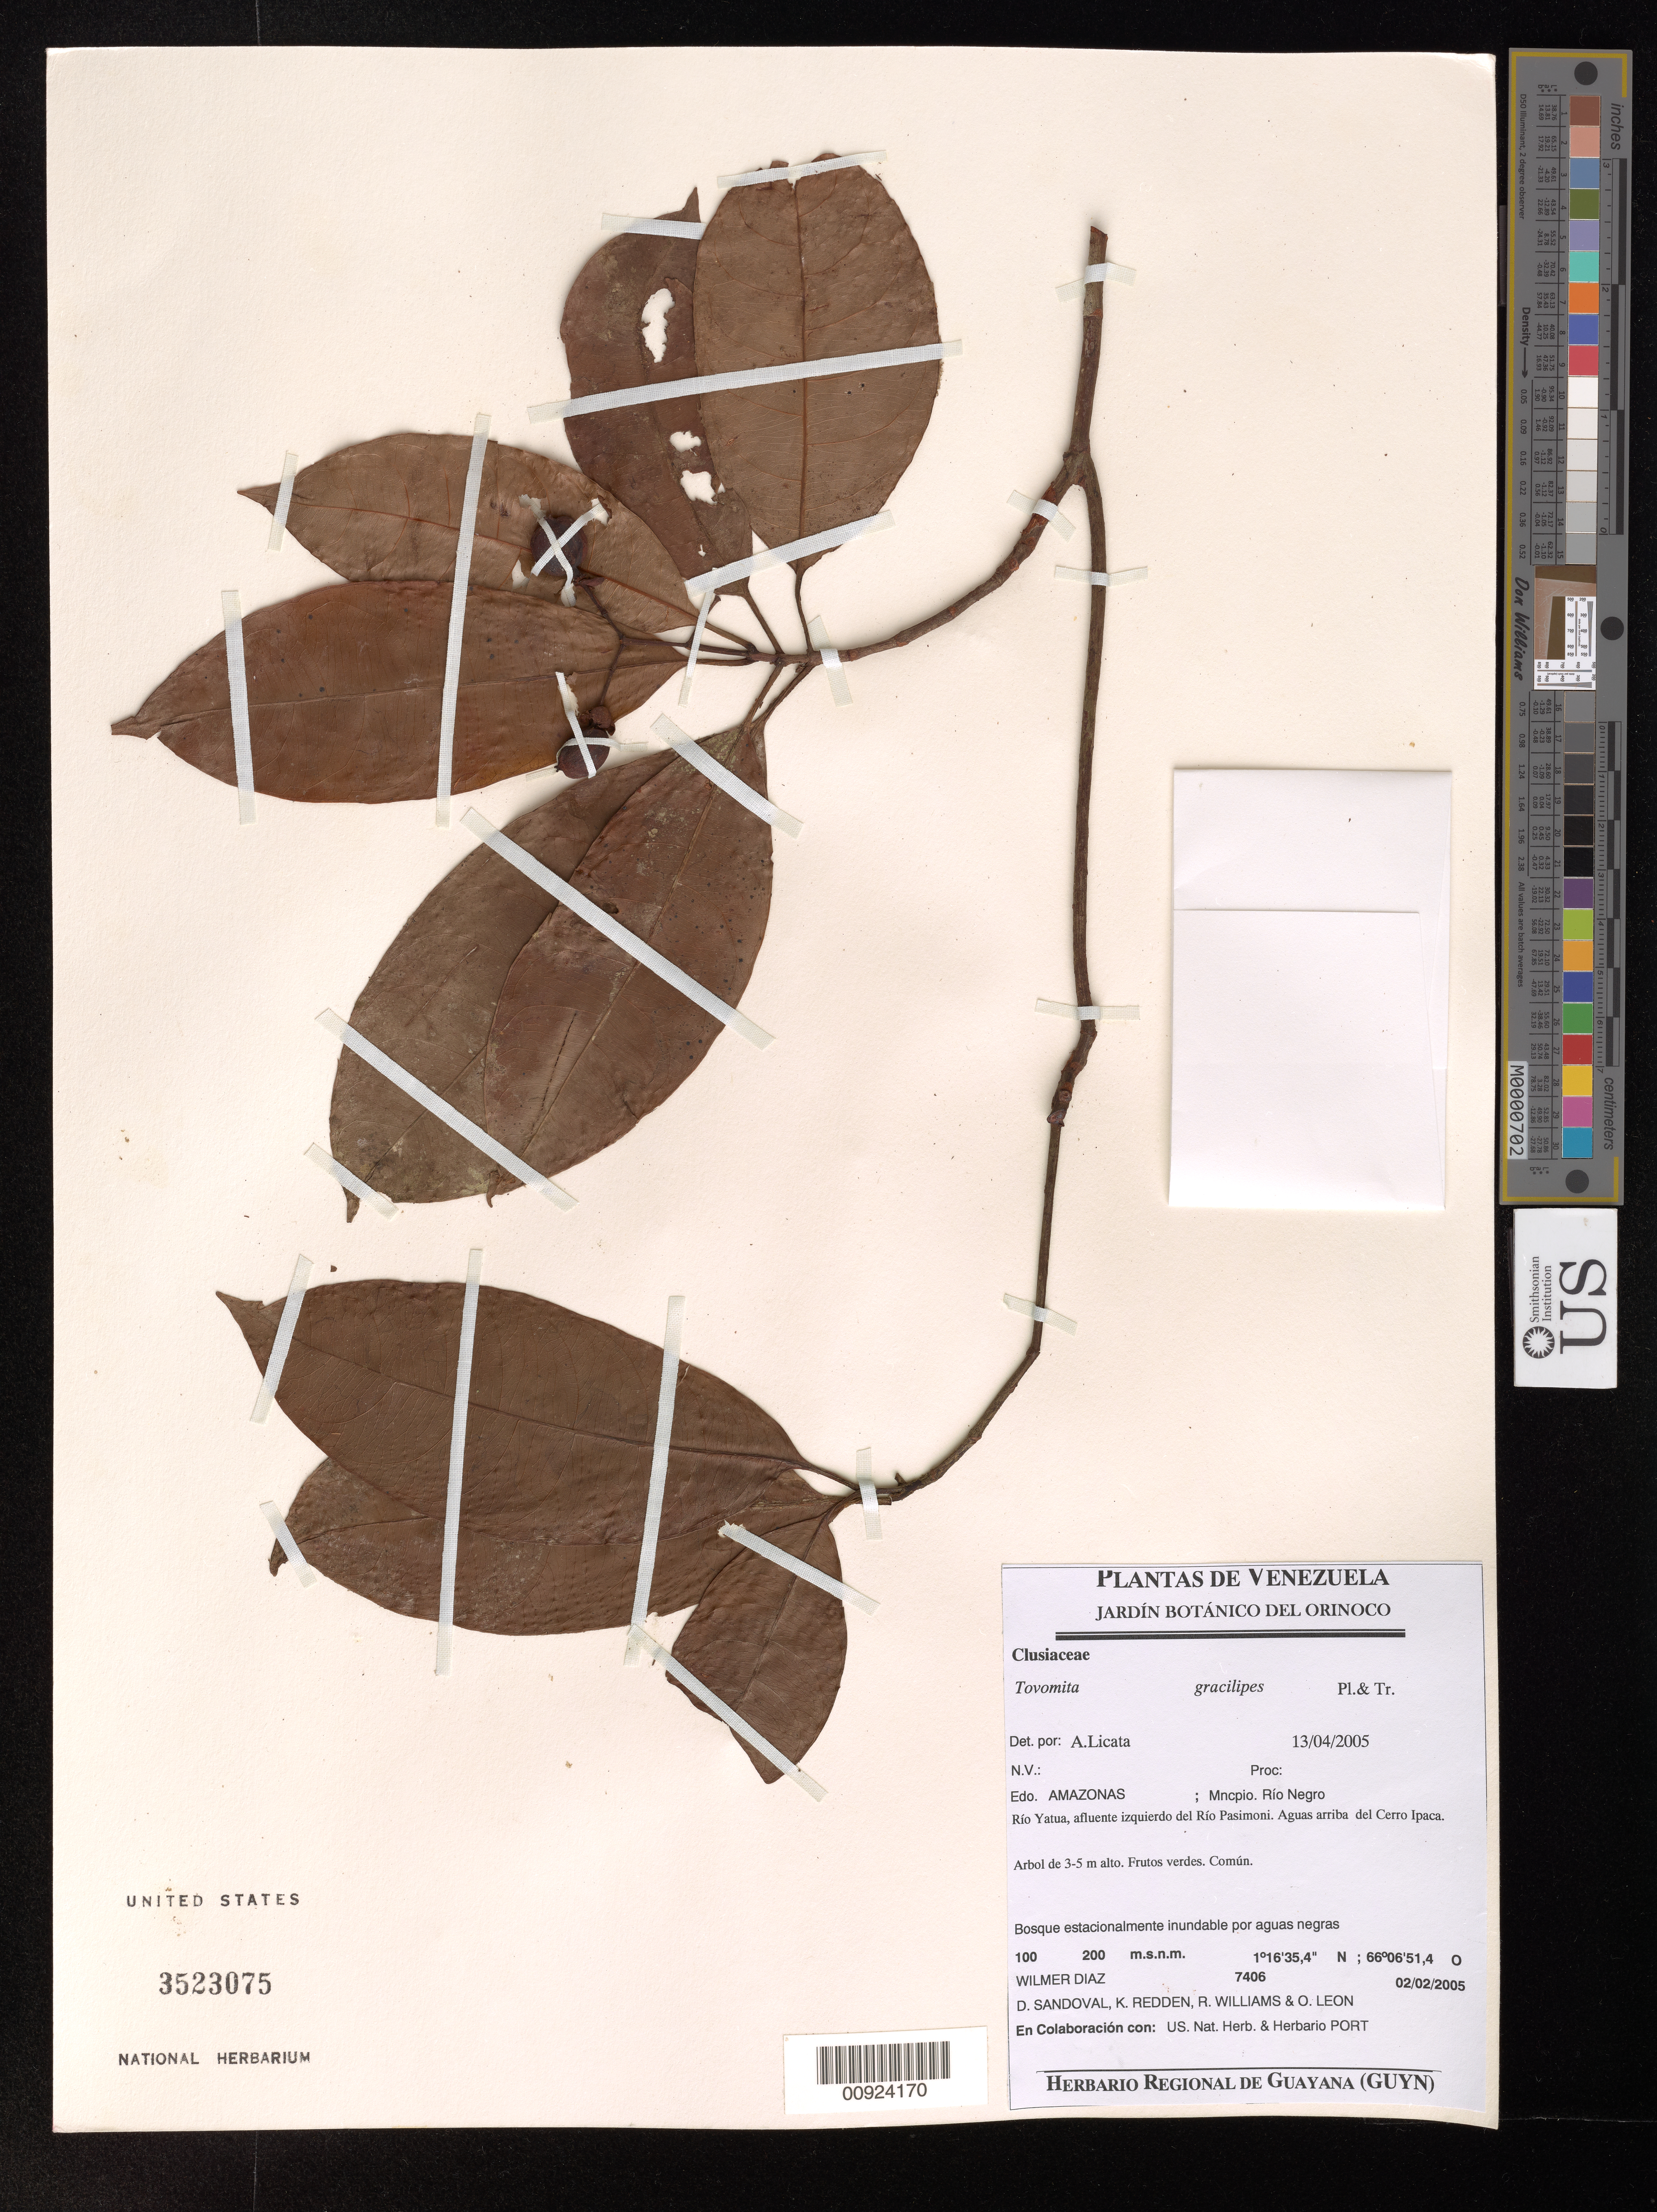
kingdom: Plantae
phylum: Tracheophyta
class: Magnoliopsida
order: Malpighiales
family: Clusiaceae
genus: Tovomita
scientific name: Tovomita gracilipes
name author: Planch. & Triana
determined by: Licata, A., (PORT), Univ. Nac. Exp. de los Llanos Ezequiel Zamora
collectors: W. Díaz P., D. Sandoval, K. M. Redden, R. Williams & O. León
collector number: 7406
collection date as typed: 2-Feb-05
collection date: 2005-02-02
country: Venezuela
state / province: Amazonas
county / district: Río Negro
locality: Río Yatua, afluente izquierdo del Río Pasimoni, aguas arriba Cerro Ipaca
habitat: Bosque estacionalmente inundable por aguas negras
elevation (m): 100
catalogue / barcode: US 3523075